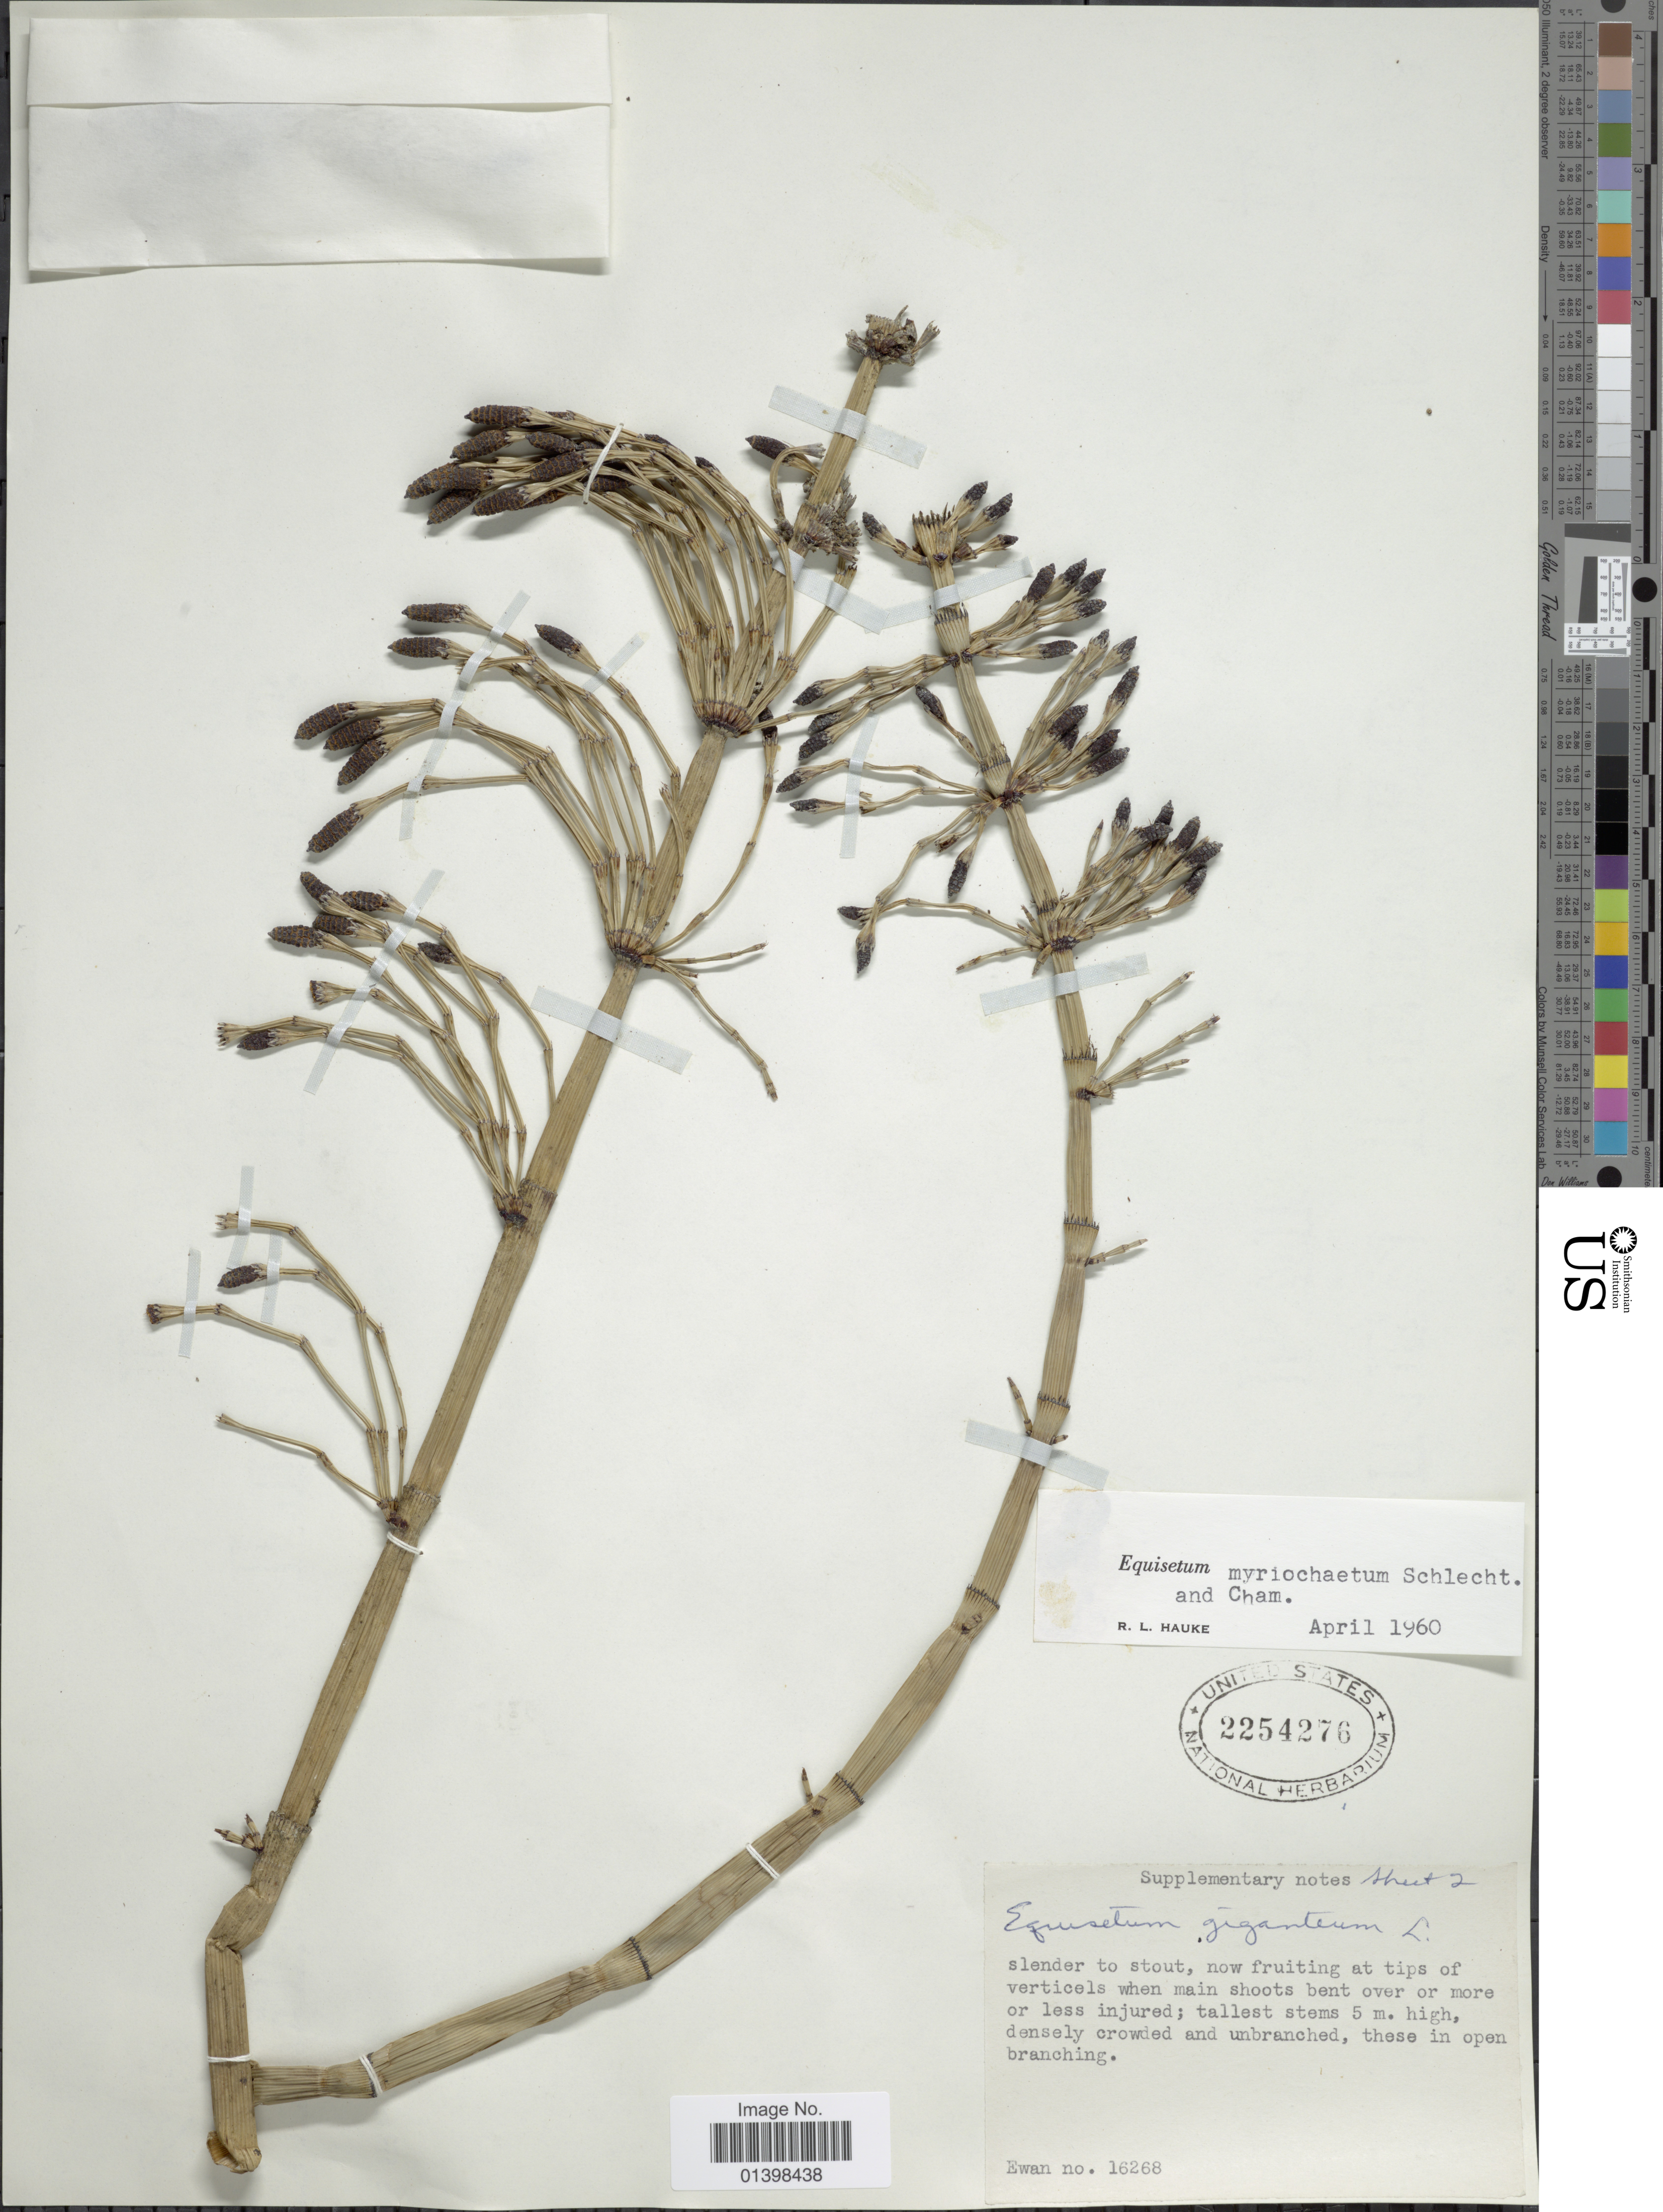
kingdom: Plantae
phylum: Tracheophyta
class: Polypodiopsida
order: Equisetales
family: Equisetaceae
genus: Equisetum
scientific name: Equisetum myriochaetum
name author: Schltdl. & Cham.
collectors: Ewan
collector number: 16268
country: Colombia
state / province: Putumayo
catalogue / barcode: US 2254276